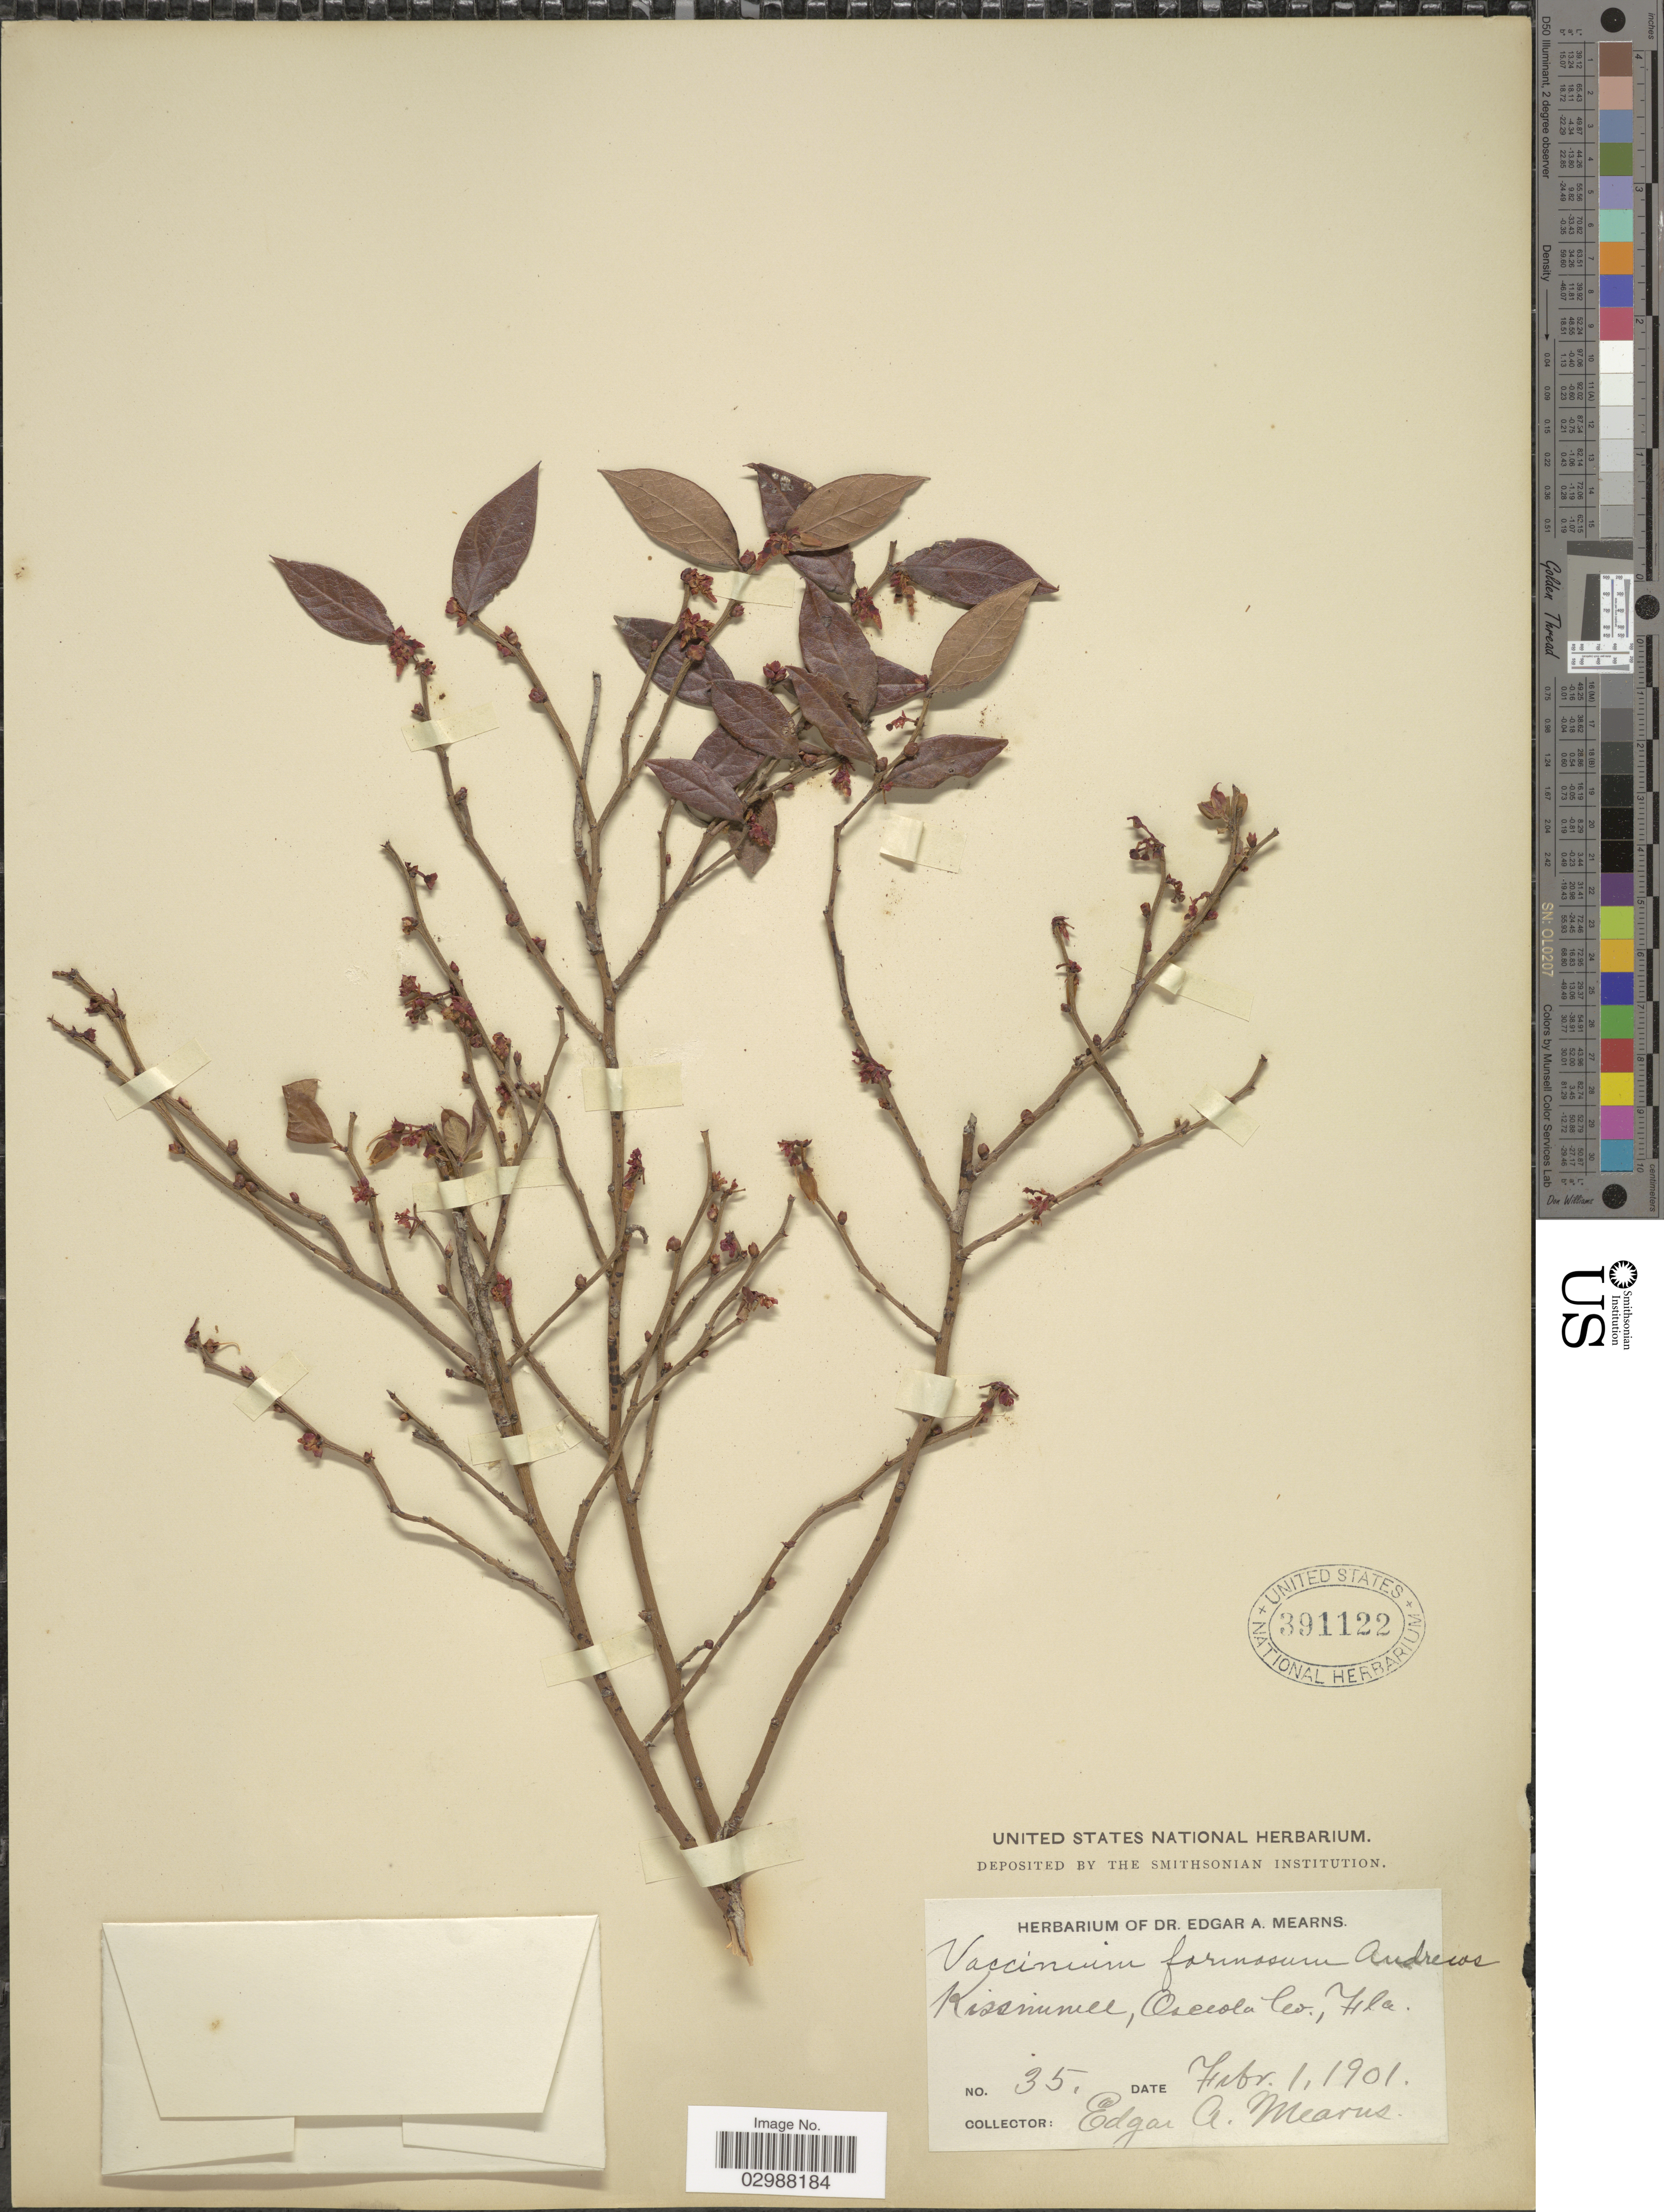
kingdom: Plantae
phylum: Tracheophyta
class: Magnoliopsida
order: Ericales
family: Ericaceae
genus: Vaccinium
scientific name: Vaccinium formosum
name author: Andrews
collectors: E. A. Mearns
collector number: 35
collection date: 1901-02-01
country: United States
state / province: Florida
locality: Kissimmee, Osceola Co.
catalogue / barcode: US 391122